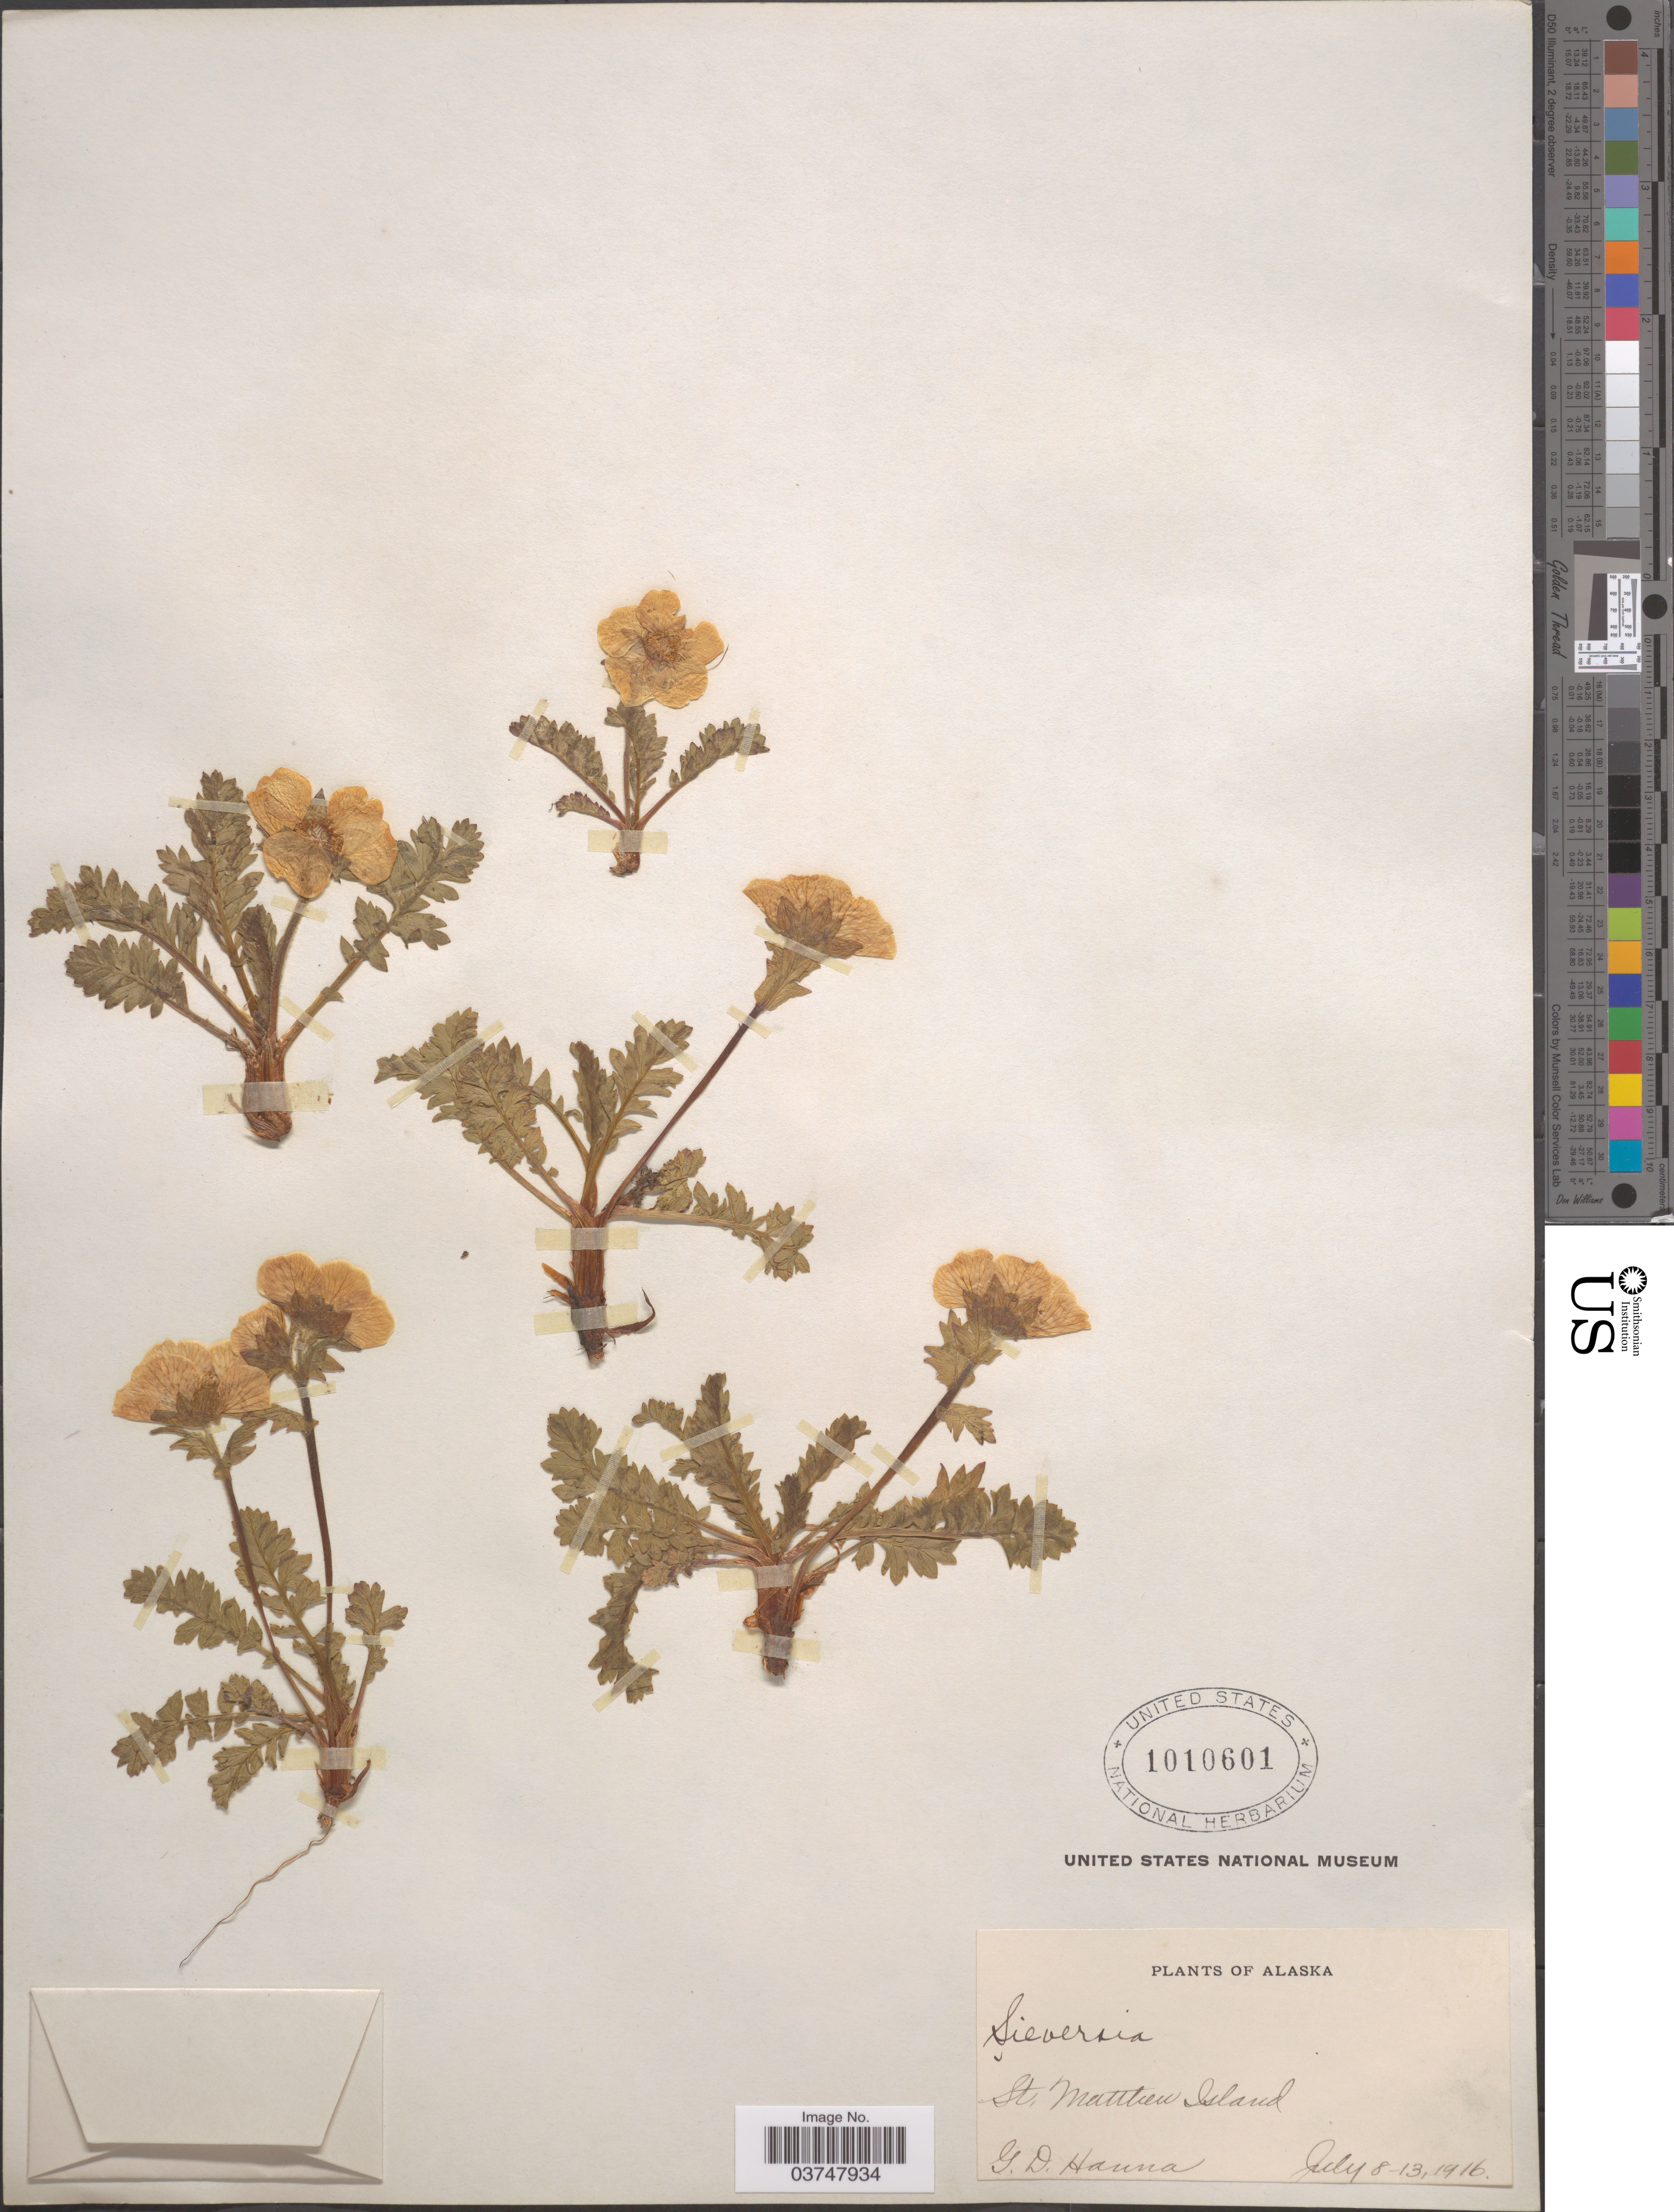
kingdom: Plantae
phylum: Tracheophyta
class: Magnoliopsida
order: Rosales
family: Rosaceae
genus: Geum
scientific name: Geum sp.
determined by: Strong, Mark T., (BOT), Smithsonian Institution - National Museum of Natural History (UNITED STATES)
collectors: G. D. Hanna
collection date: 1916-07-08/1916-07-13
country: United States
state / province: Alaska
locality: St. Matthew Island.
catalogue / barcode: US 1010601